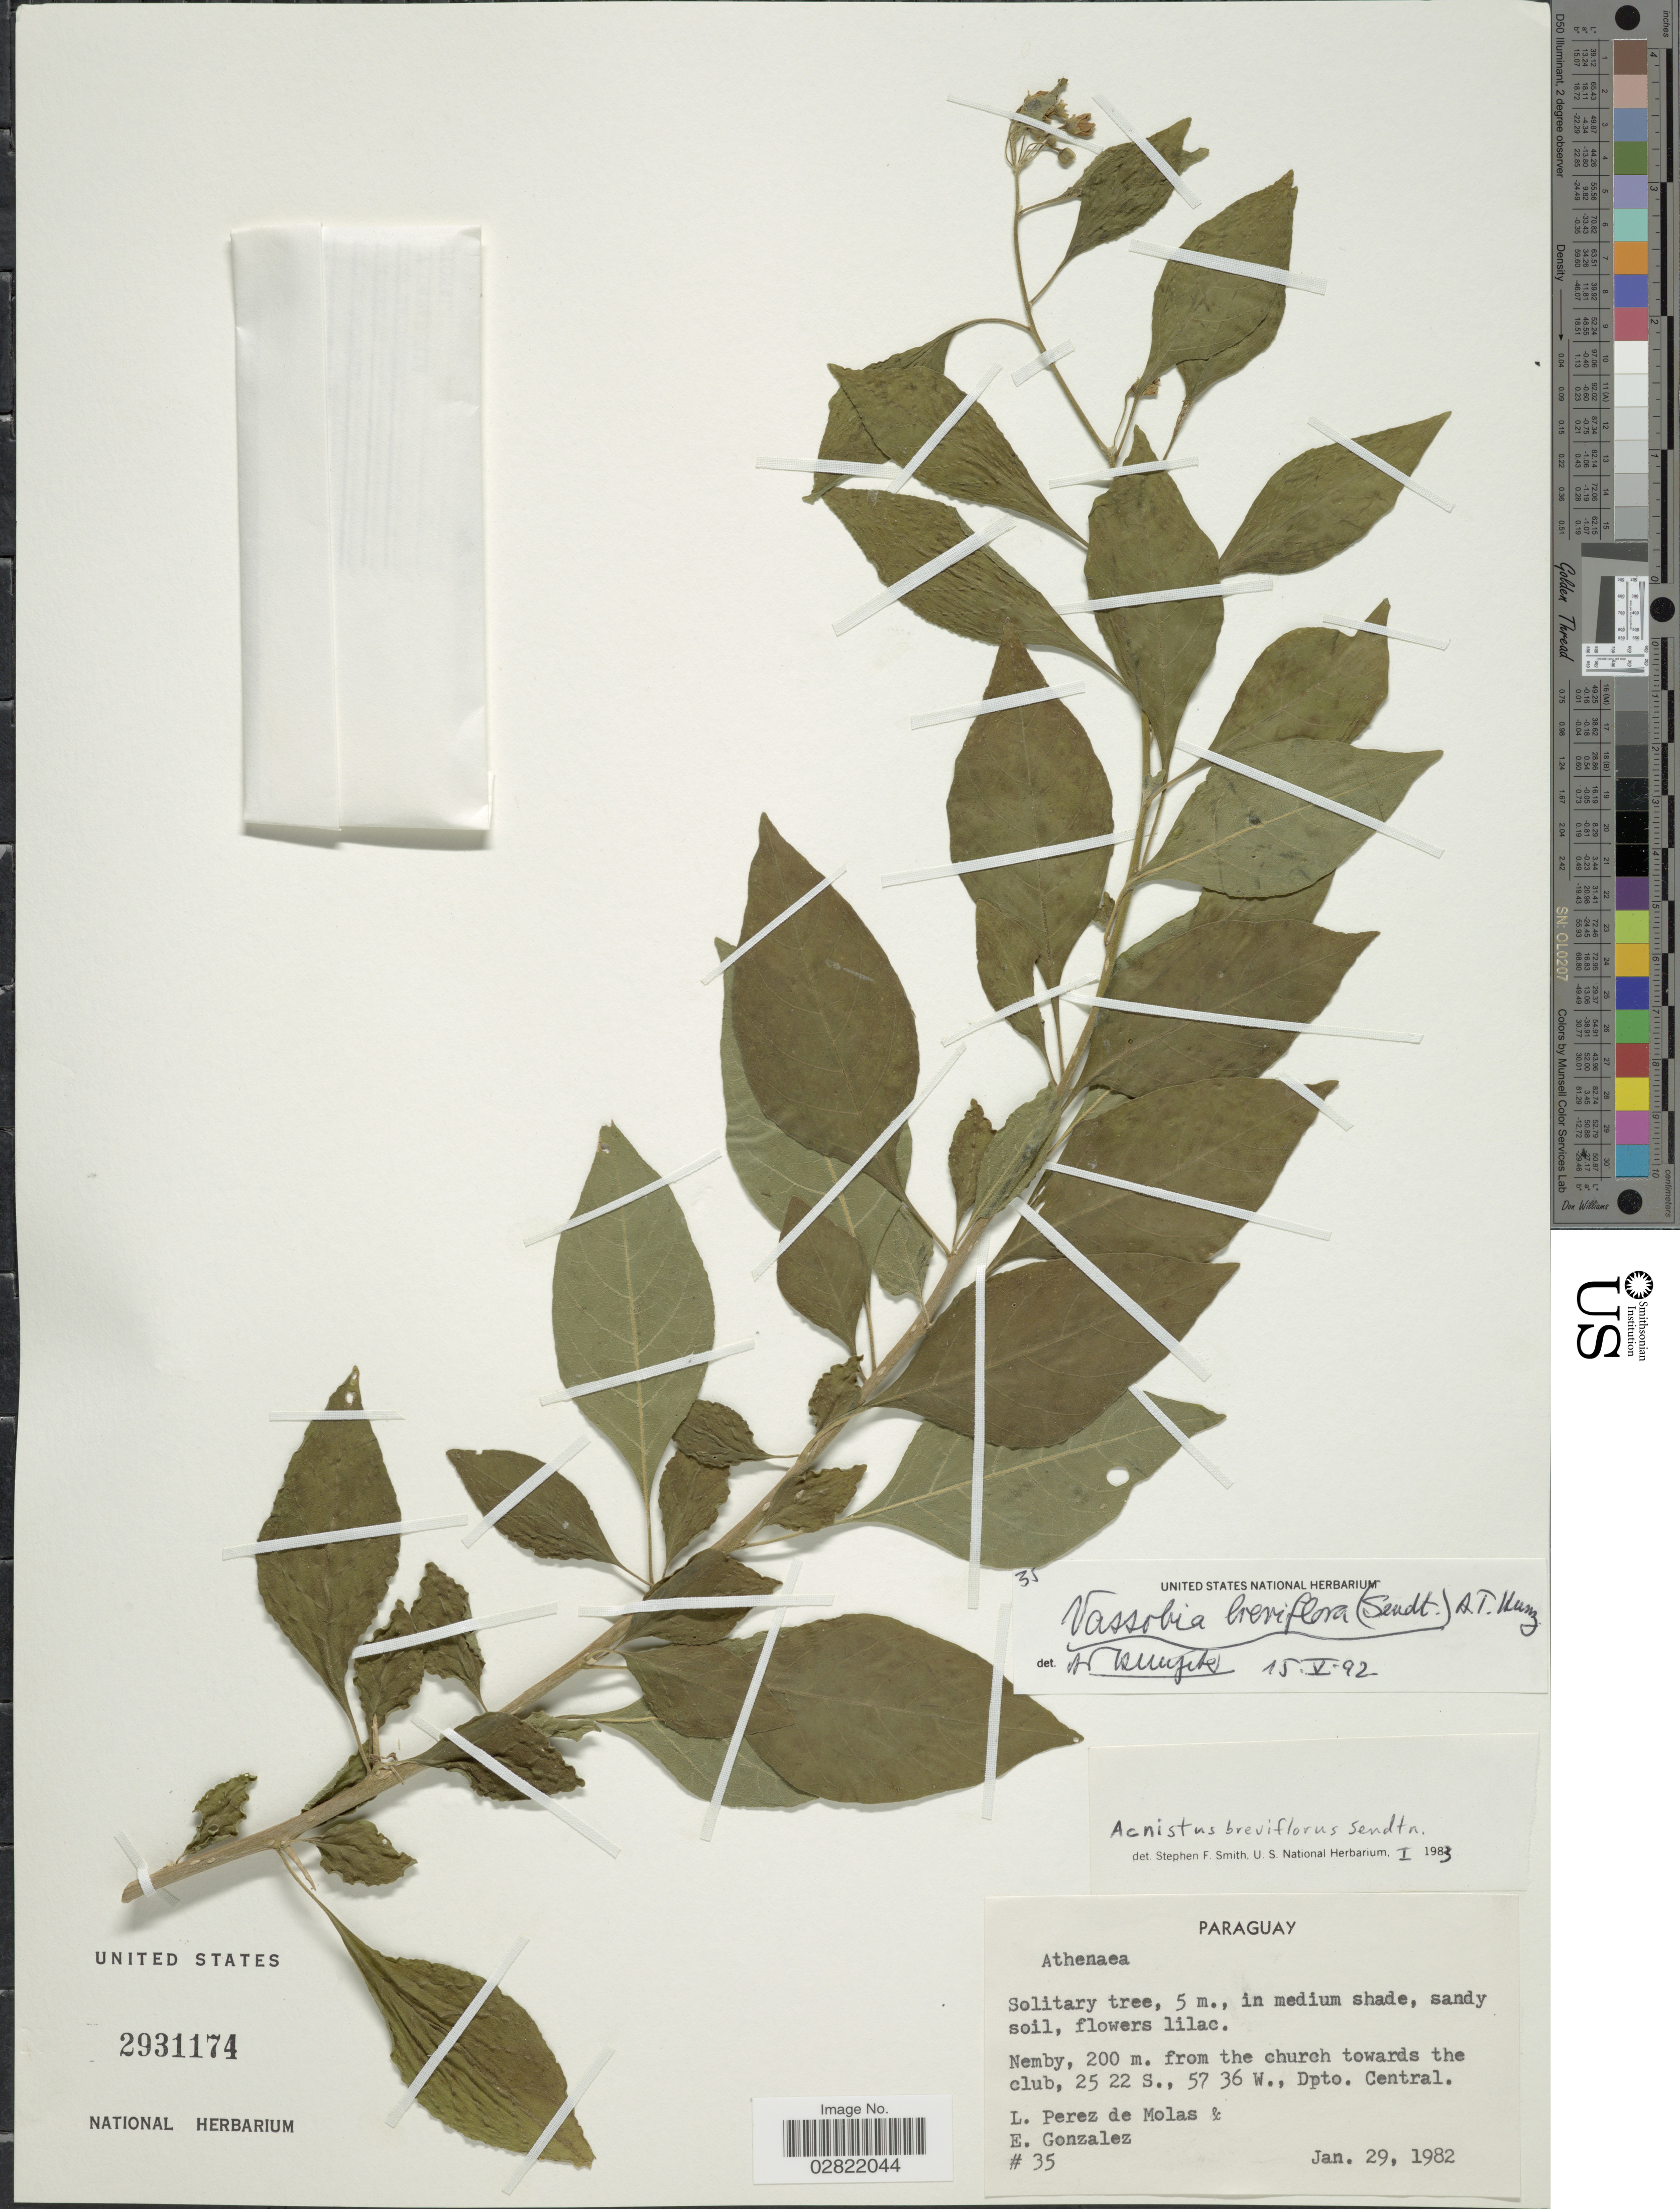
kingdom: Plantae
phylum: Tracheophyta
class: Magnoliopsida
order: Solanales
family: Solanaceae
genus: Vassobia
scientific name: Vassobia breviflora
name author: (Sendt.) Hunz.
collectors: L. Perez de Molas & E. Gonzalez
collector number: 35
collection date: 1982-01-29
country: Paraguay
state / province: Central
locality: Nemby, from the church towards the club, Dpto. Central.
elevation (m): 200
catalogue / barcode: US 2931174